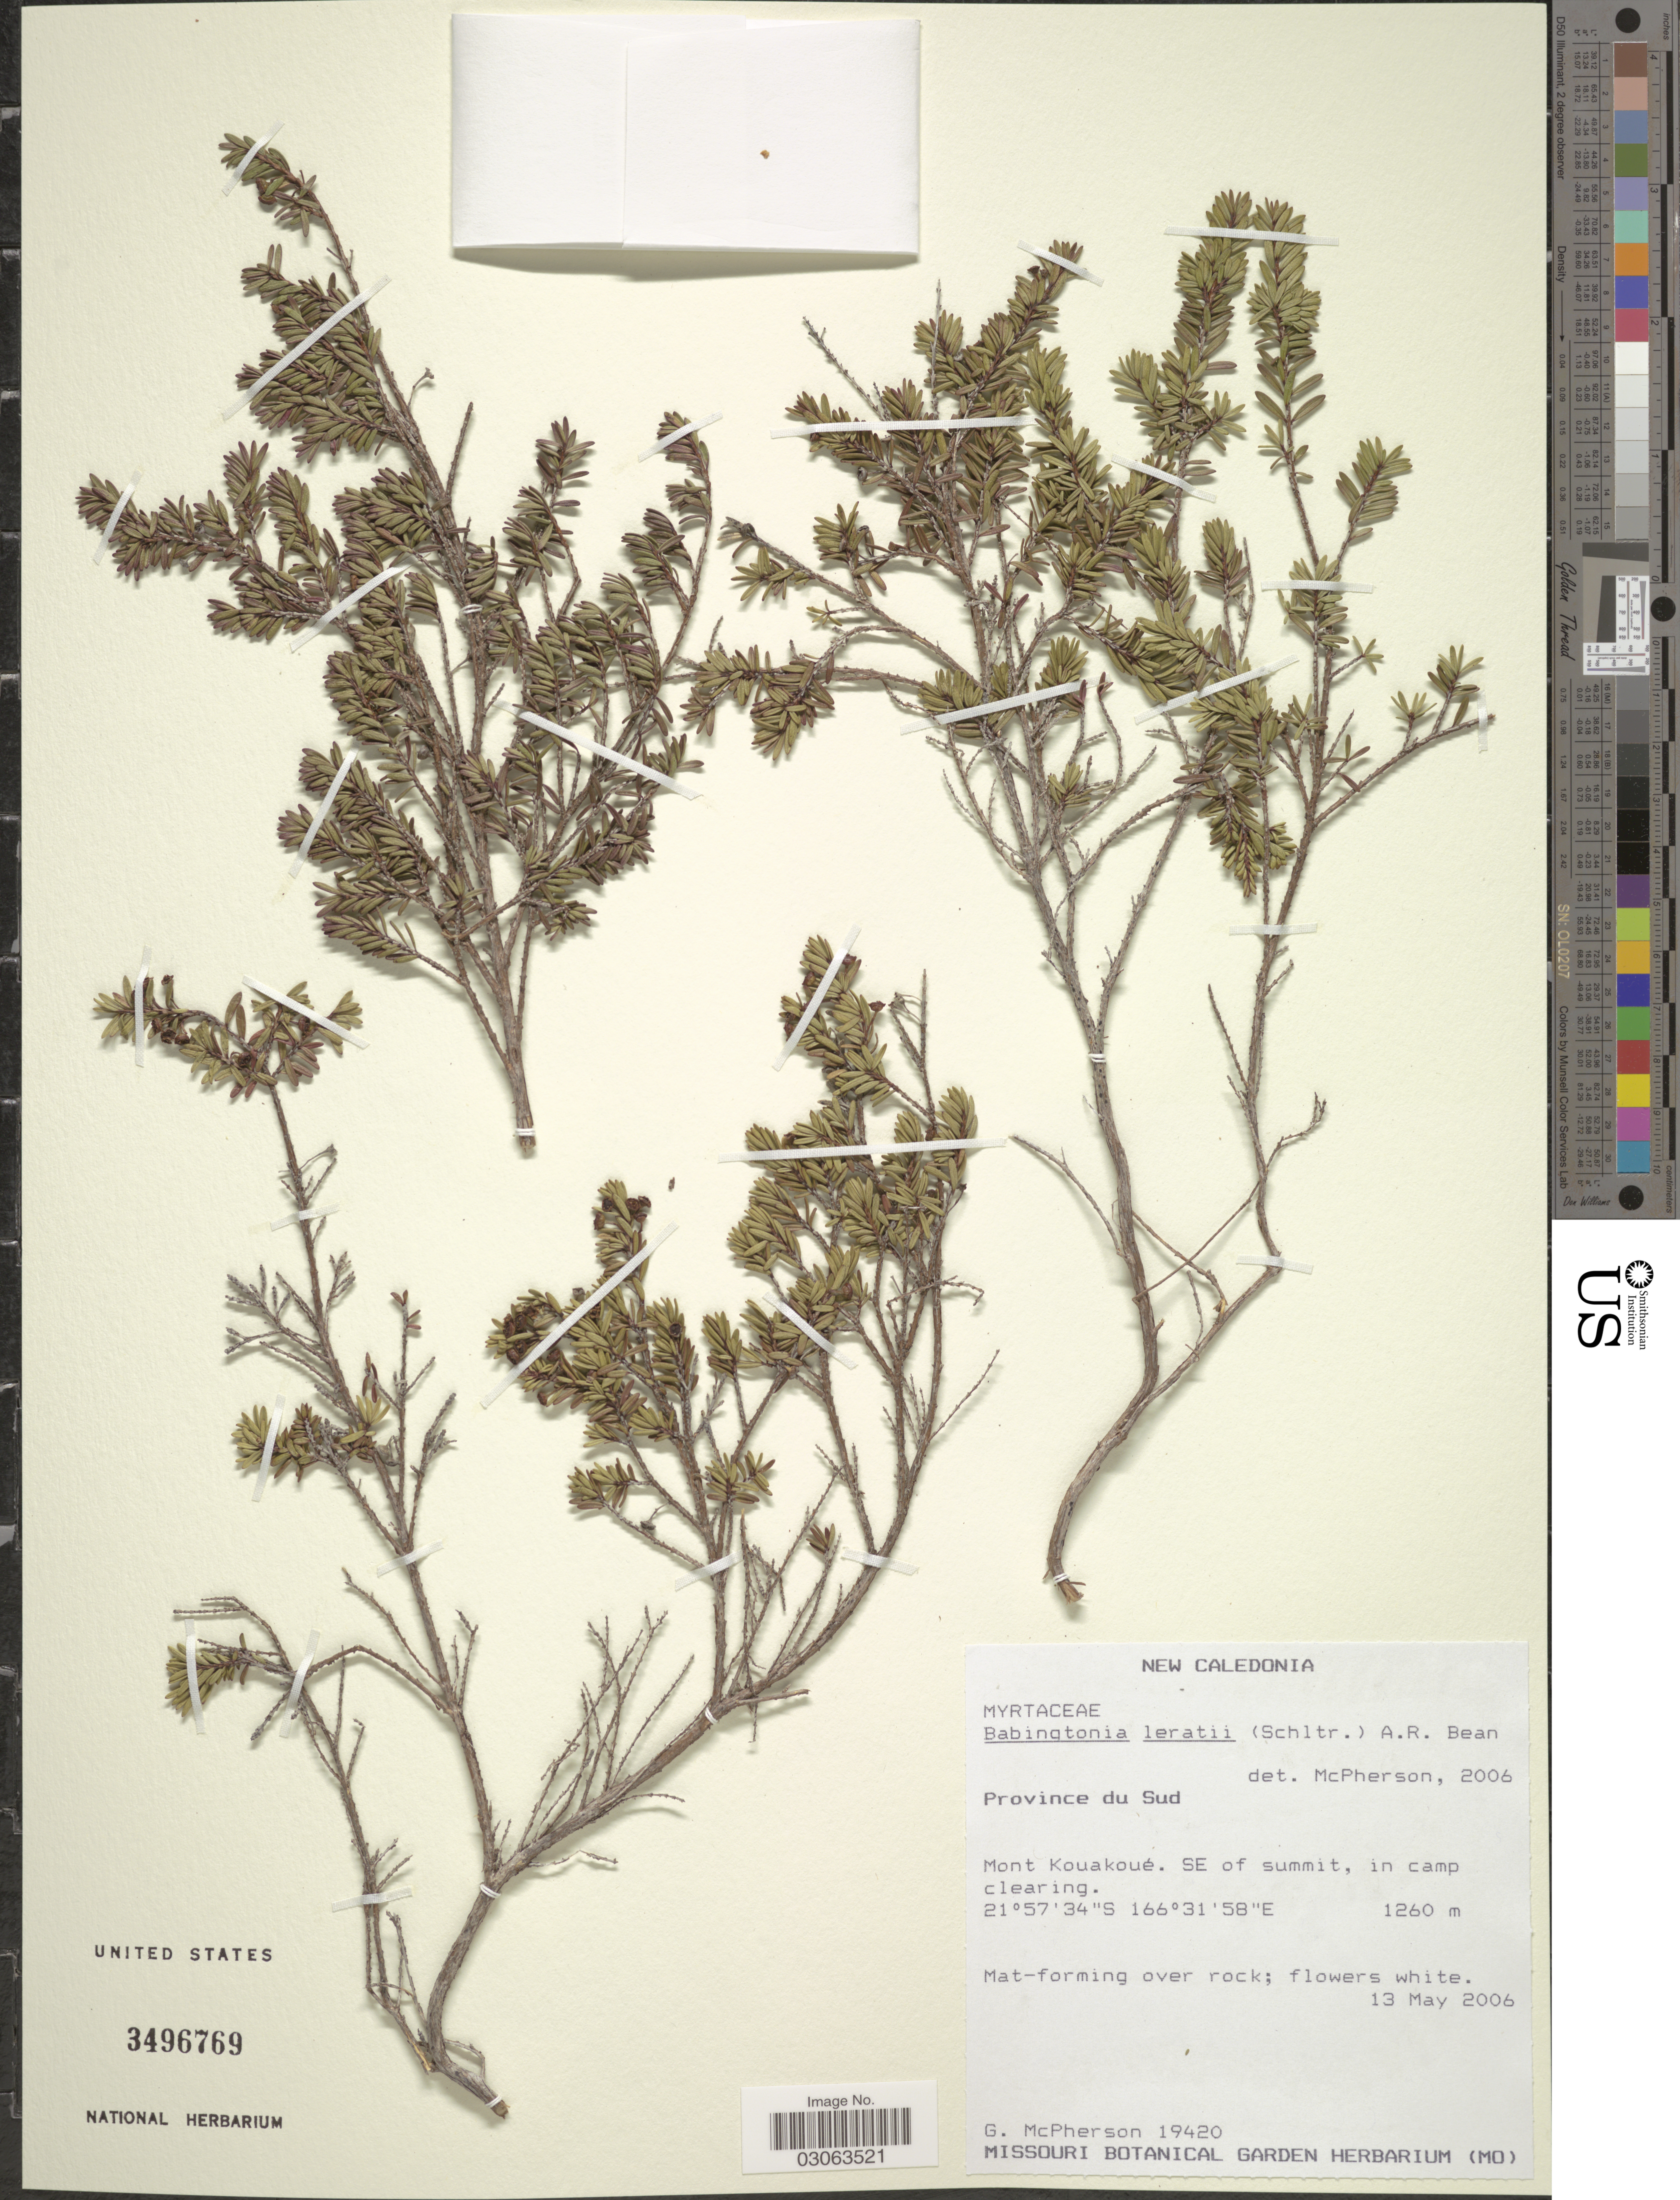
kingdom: Plantae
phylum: Tracheophyta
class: Magnoliopsida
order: Myrtales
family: Myrtaceae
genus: Sannantha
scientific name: Sannantha leratii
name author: (Schltr.) P.G. Wilson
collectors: G. McPherson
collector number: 19420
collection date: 2006-05-13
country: New Caledonia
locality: Province du Sud. Mont Kouakoué. SE of summit.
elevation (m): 1260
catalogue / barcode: US 3496769